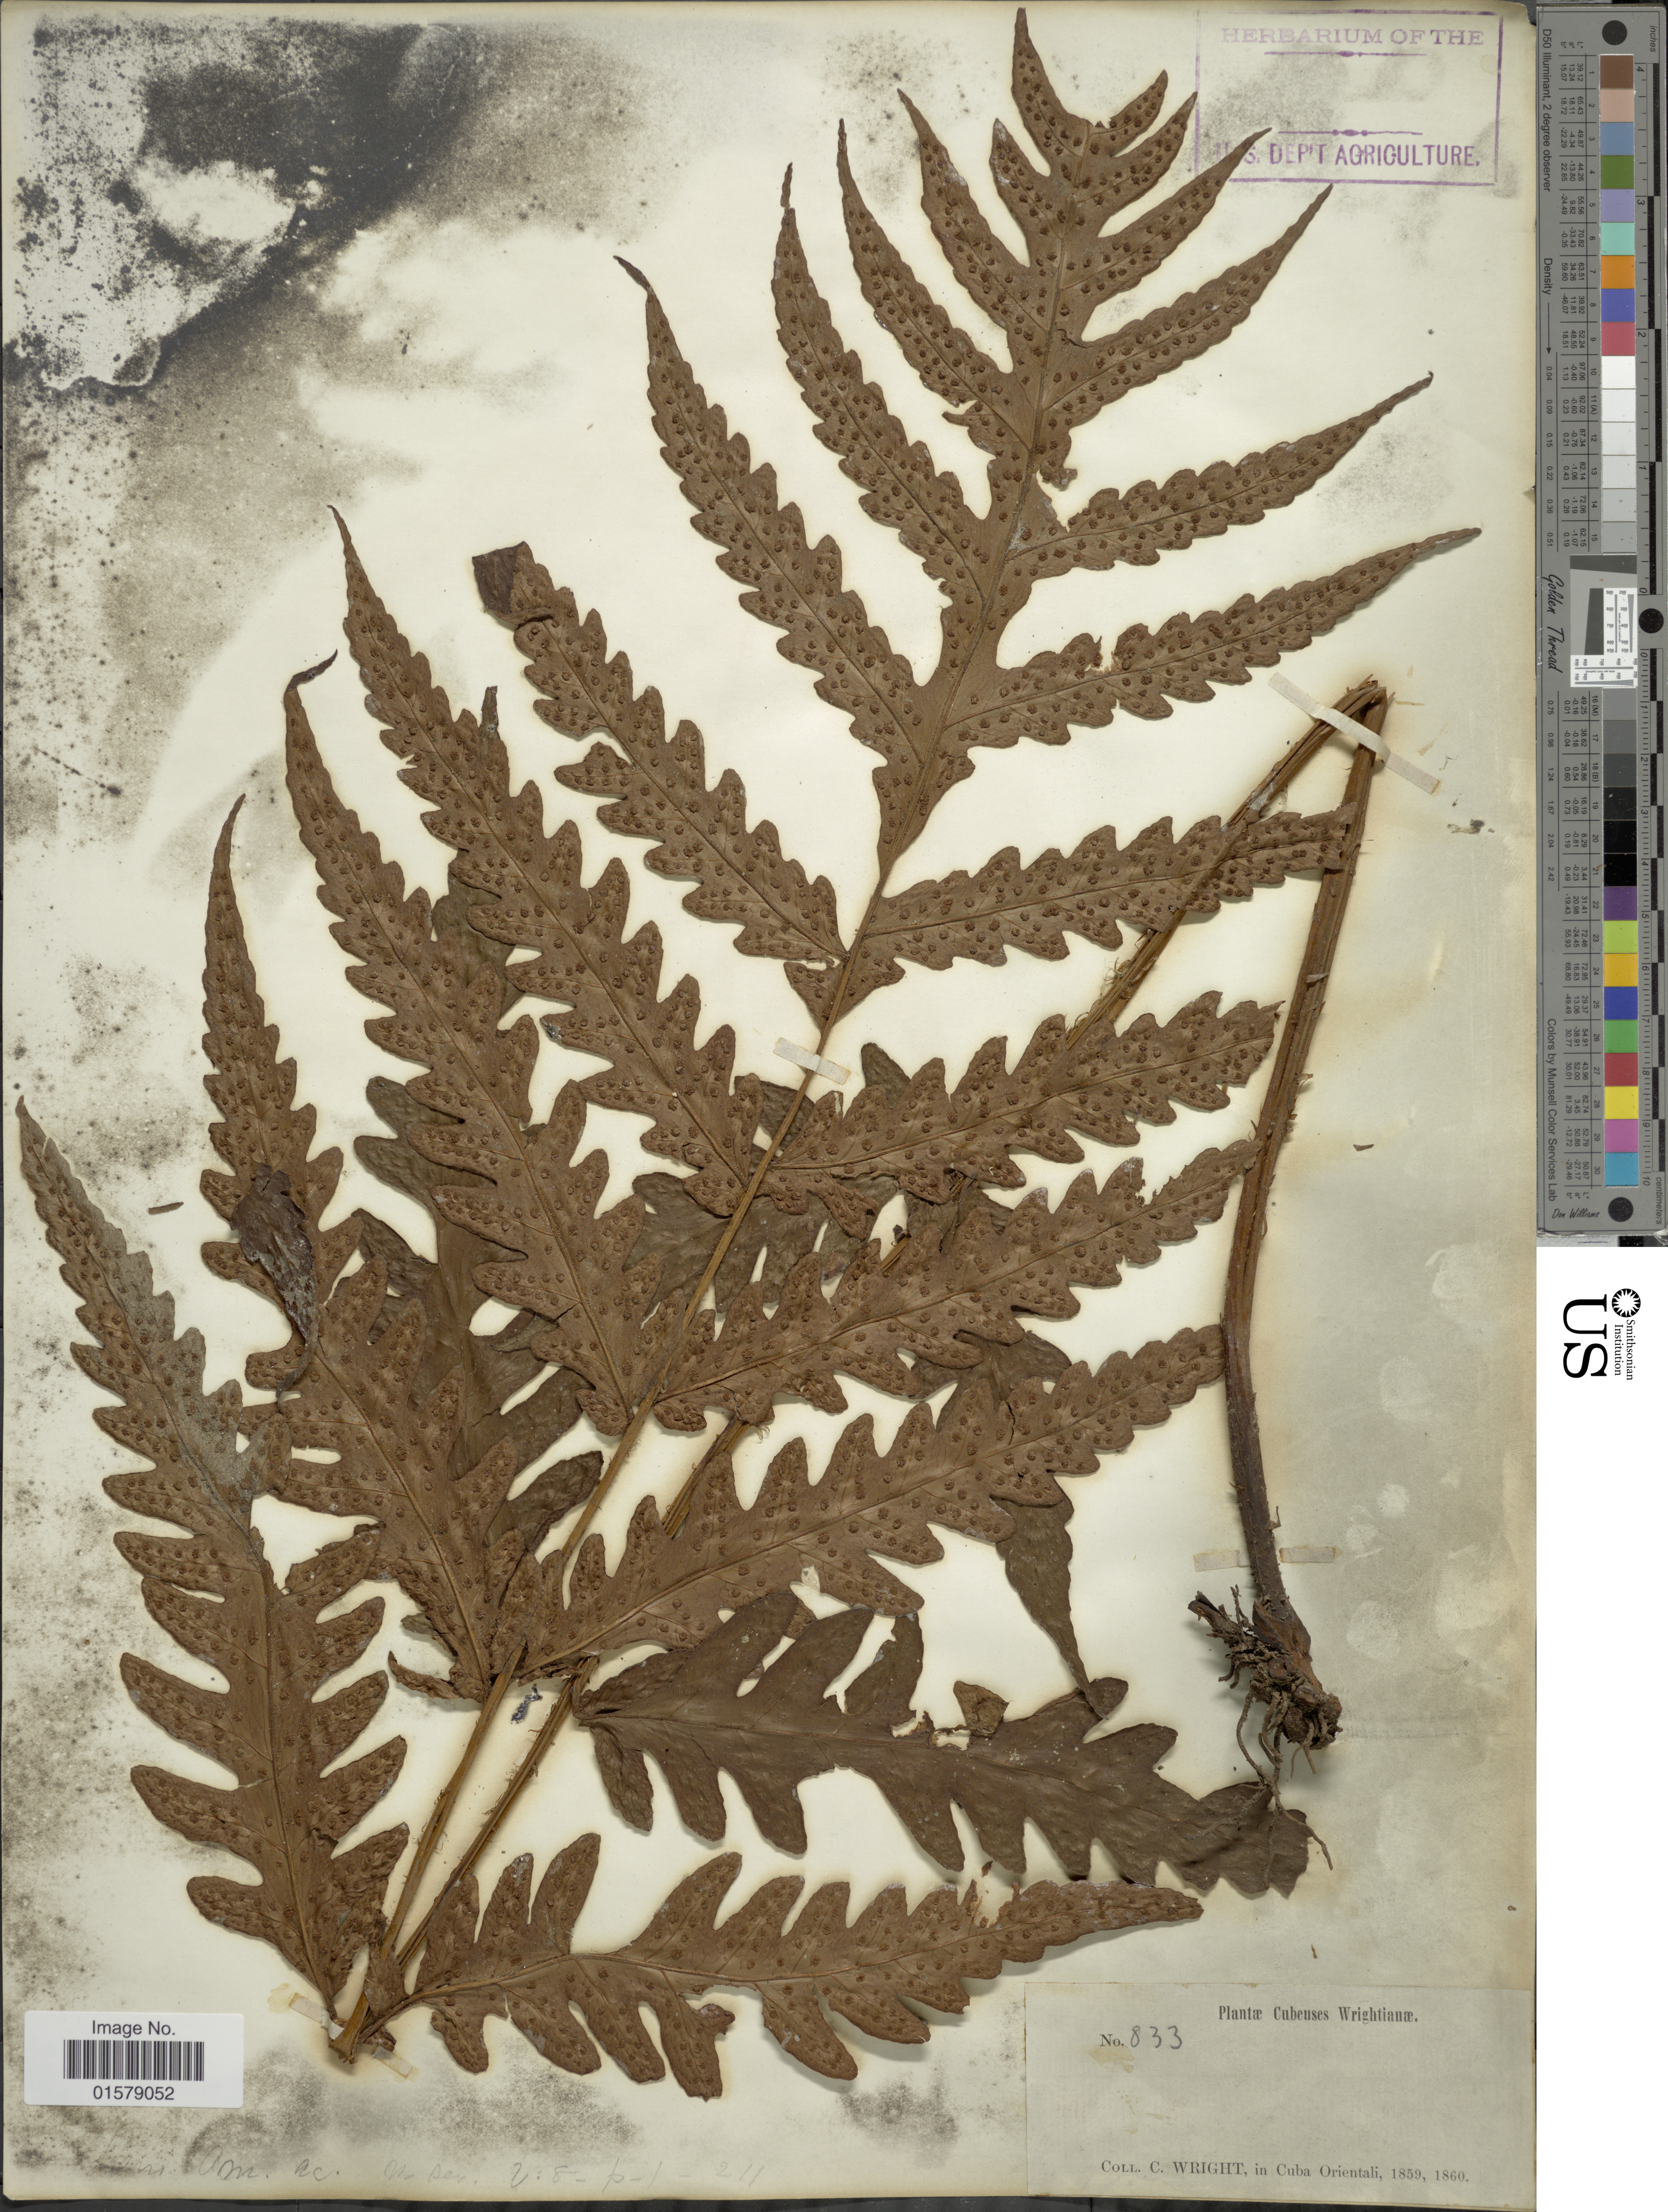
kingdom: Plantae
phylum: Tracheophyta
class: Polypodiopsida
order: Polypodiales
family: Tectariaceae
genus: Tectaria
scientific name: Tectaria cicutaria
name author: (L.) Copel.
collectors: C. Wright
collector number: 833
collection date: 1859/1860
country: Cuba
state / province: Oriente